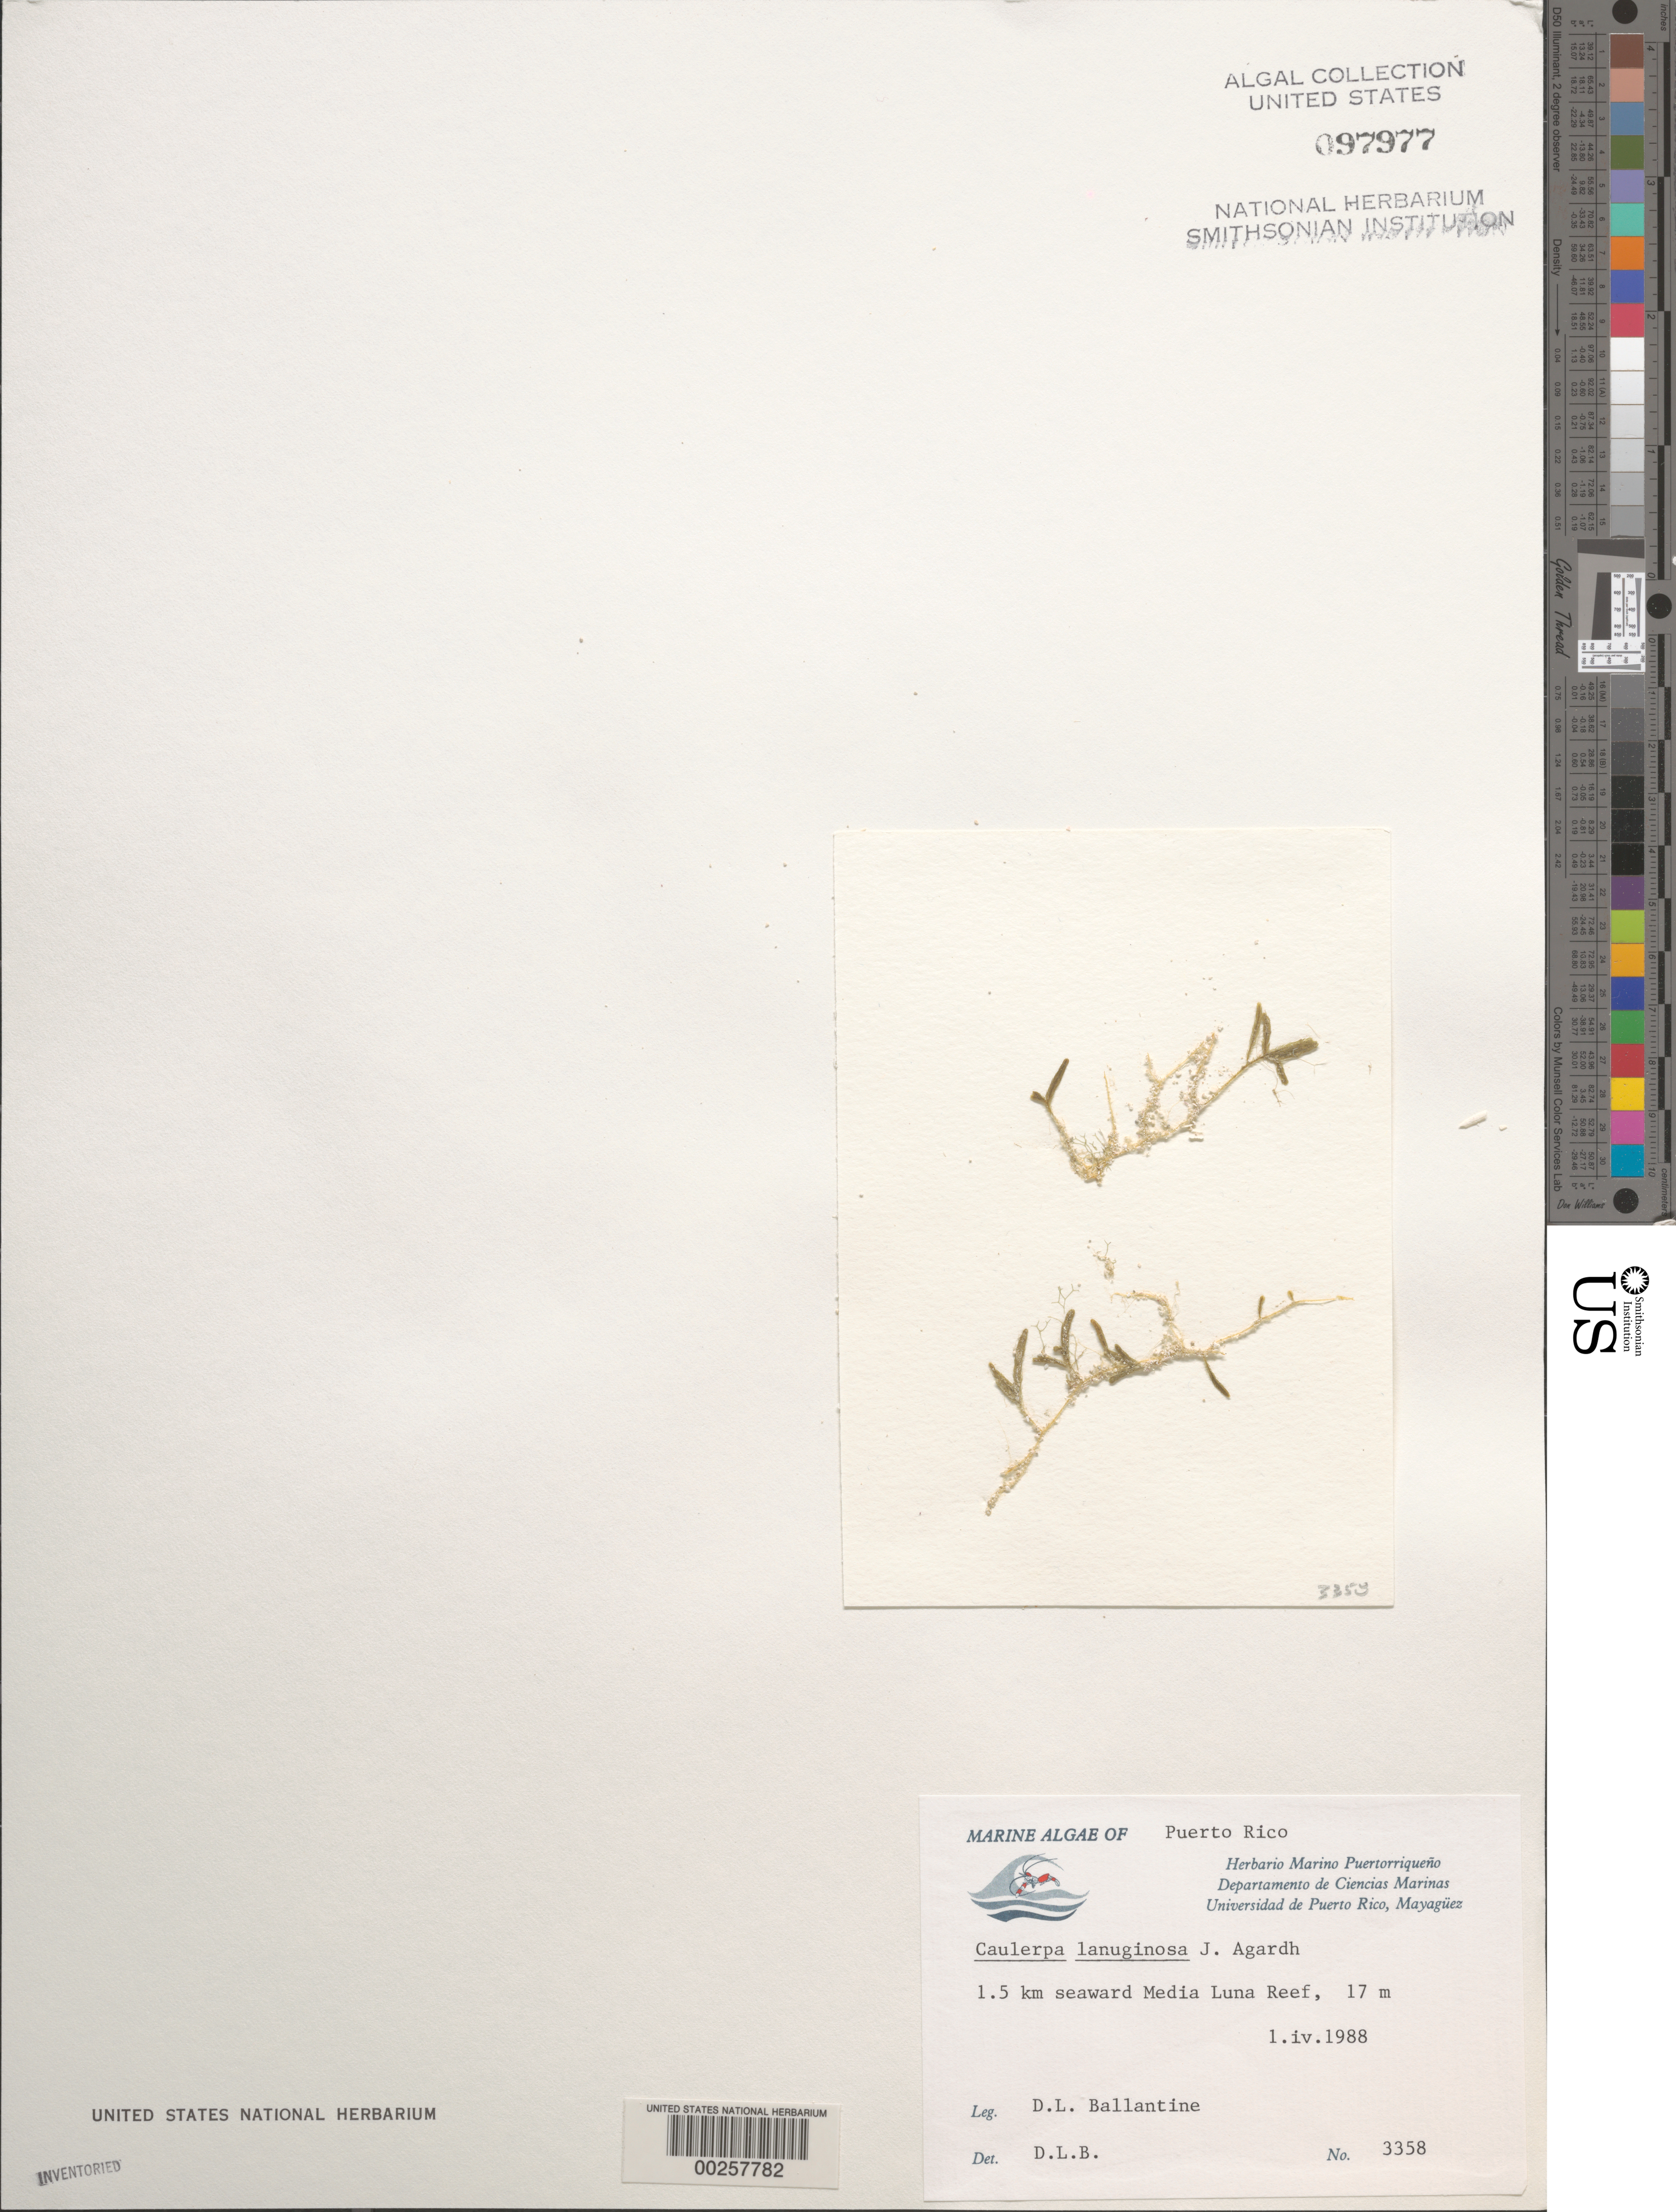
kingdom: Plantae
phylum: Chlorophyta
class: Ulvophyceae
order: Bryopsidales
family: Caulerpaceae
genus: Caulerpa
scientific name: Caulerpa lanuginosa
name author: J. Agardh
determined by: Ballantine, D. L.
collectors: D.L. Ballantine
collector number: DLB 3358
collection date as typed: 01 Apr 1988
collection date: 1988-04-01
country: Puerto Rico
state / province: Lajas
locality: Media Luna Reef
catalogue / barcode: US 97977